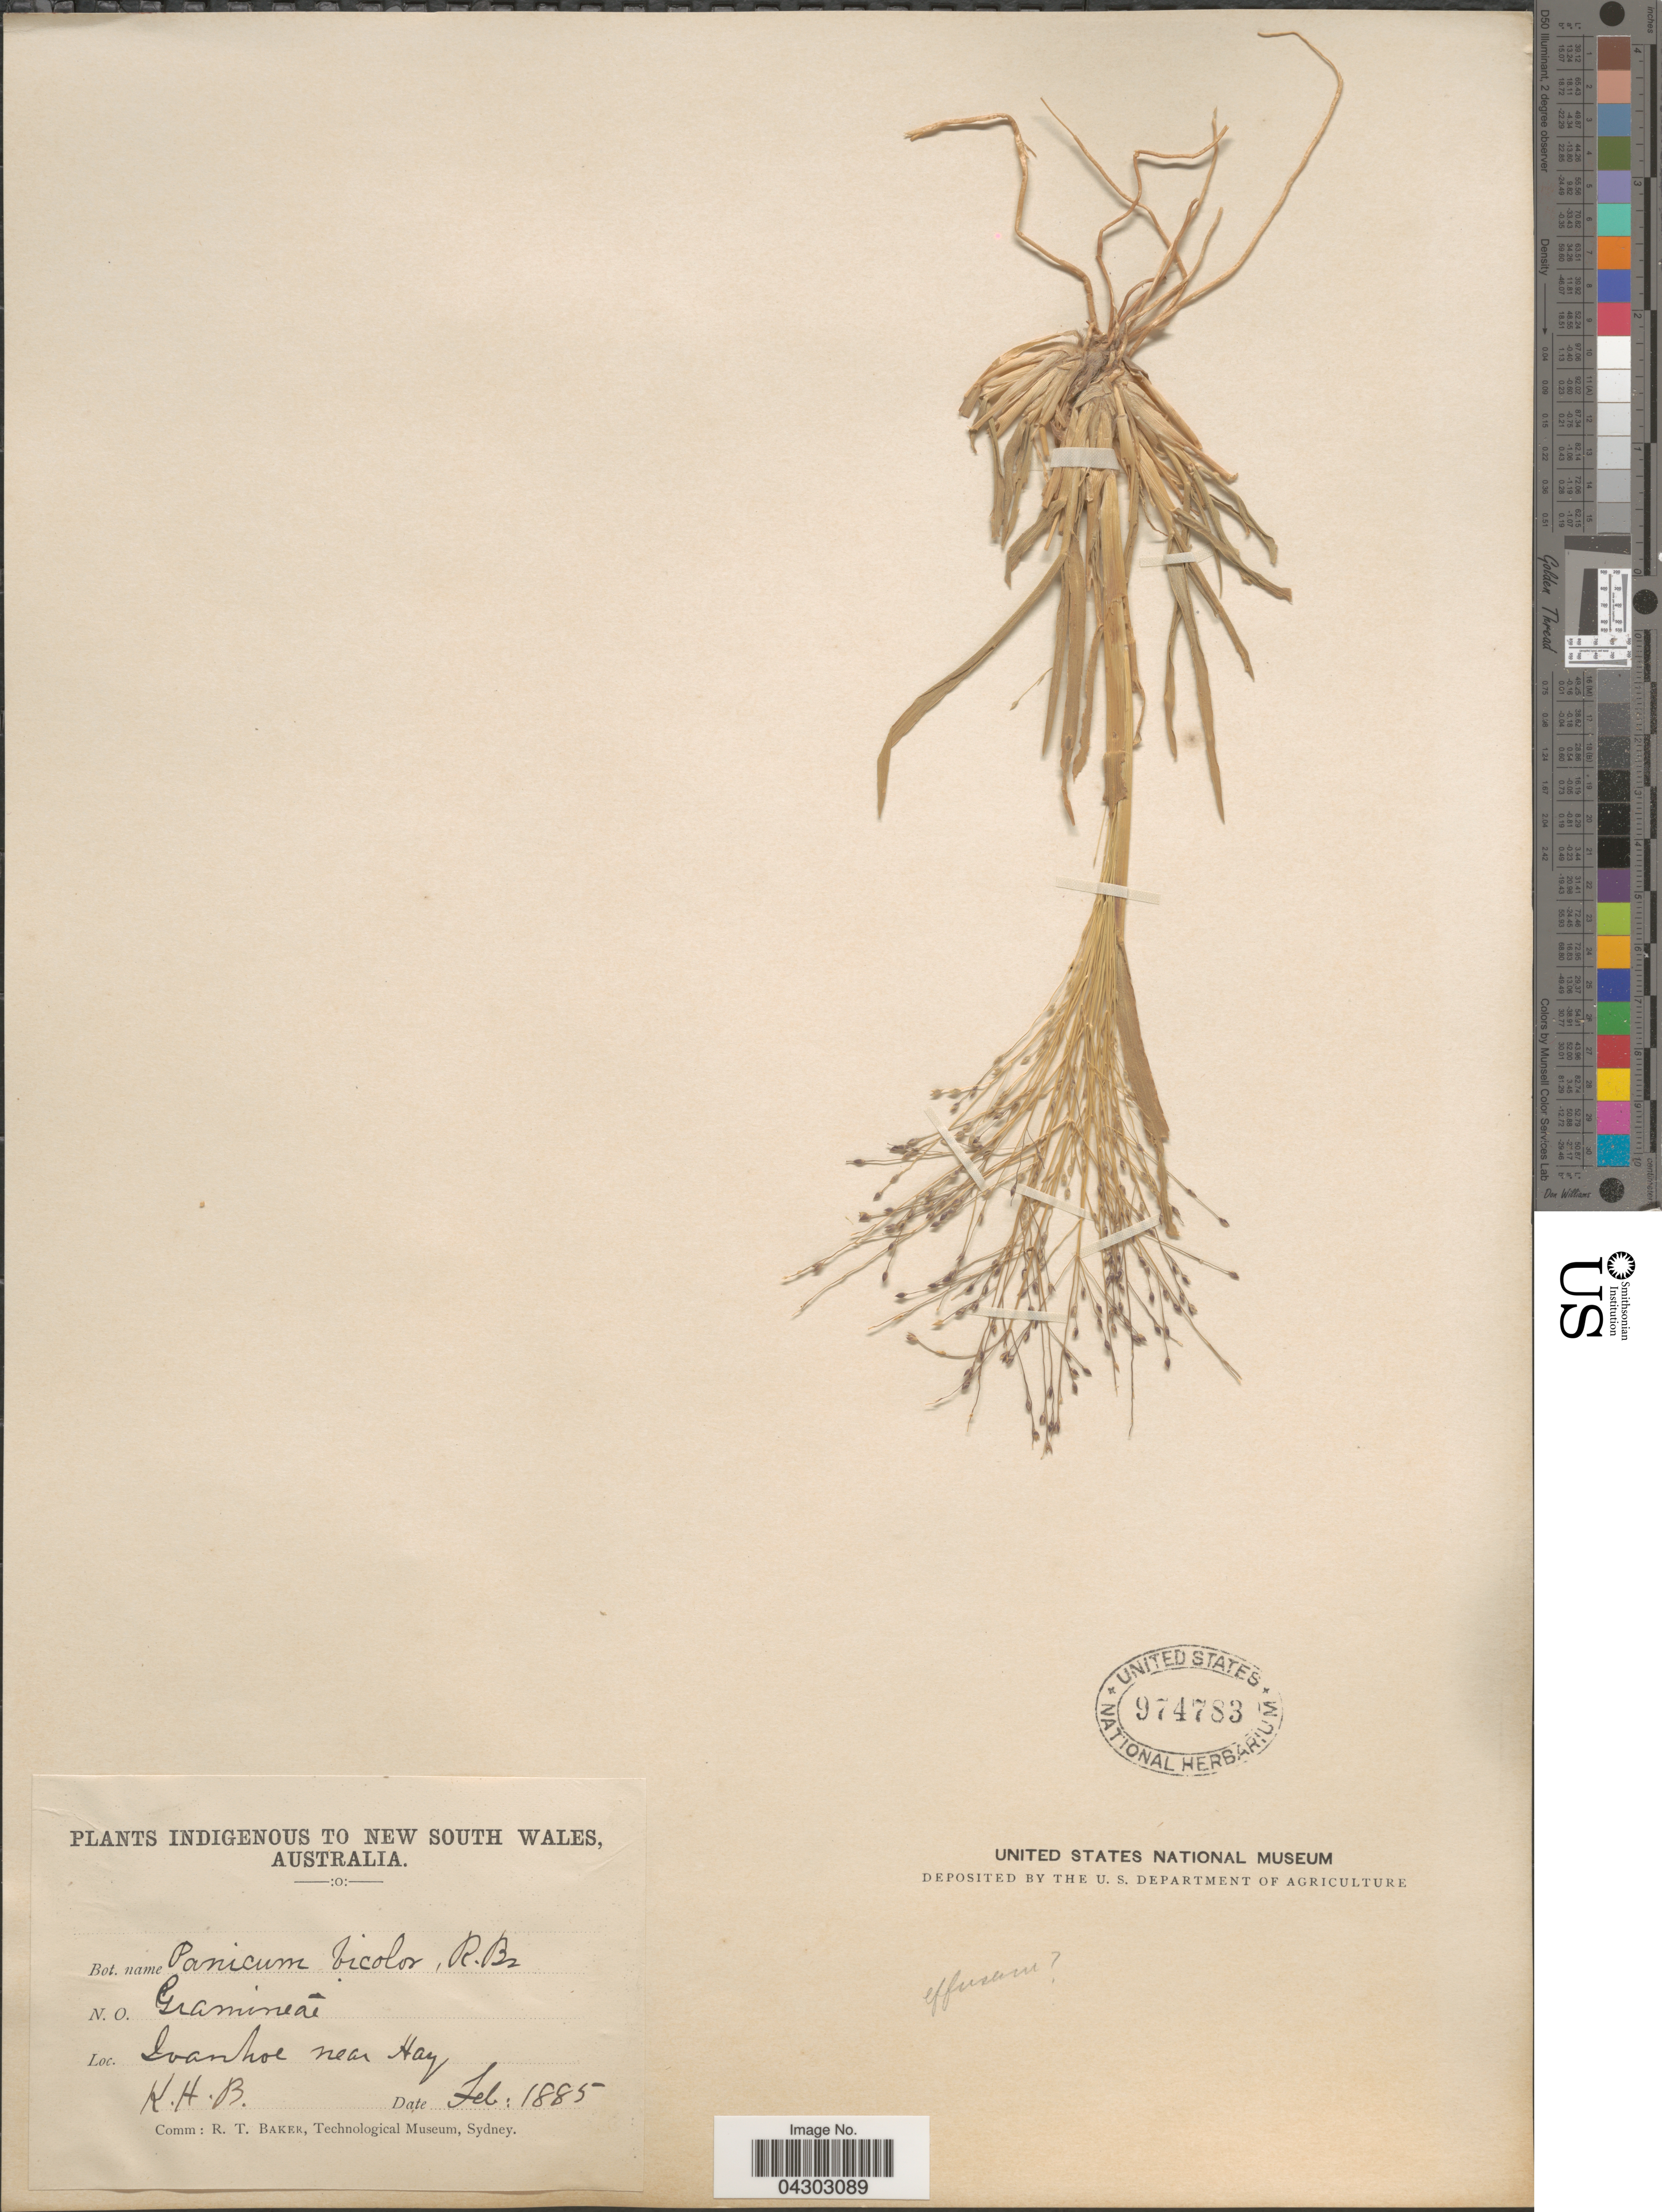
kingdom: Plantae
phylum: Tracheophyta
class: Liliopsida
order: Poales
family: Poaceae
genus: Panicum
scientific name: Panicum effusum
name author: R. Br.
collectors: K. H. B.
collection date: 1885-02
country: Australia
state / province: New South Wales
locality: Ivanhoe near Hay.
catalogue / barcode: US 974783